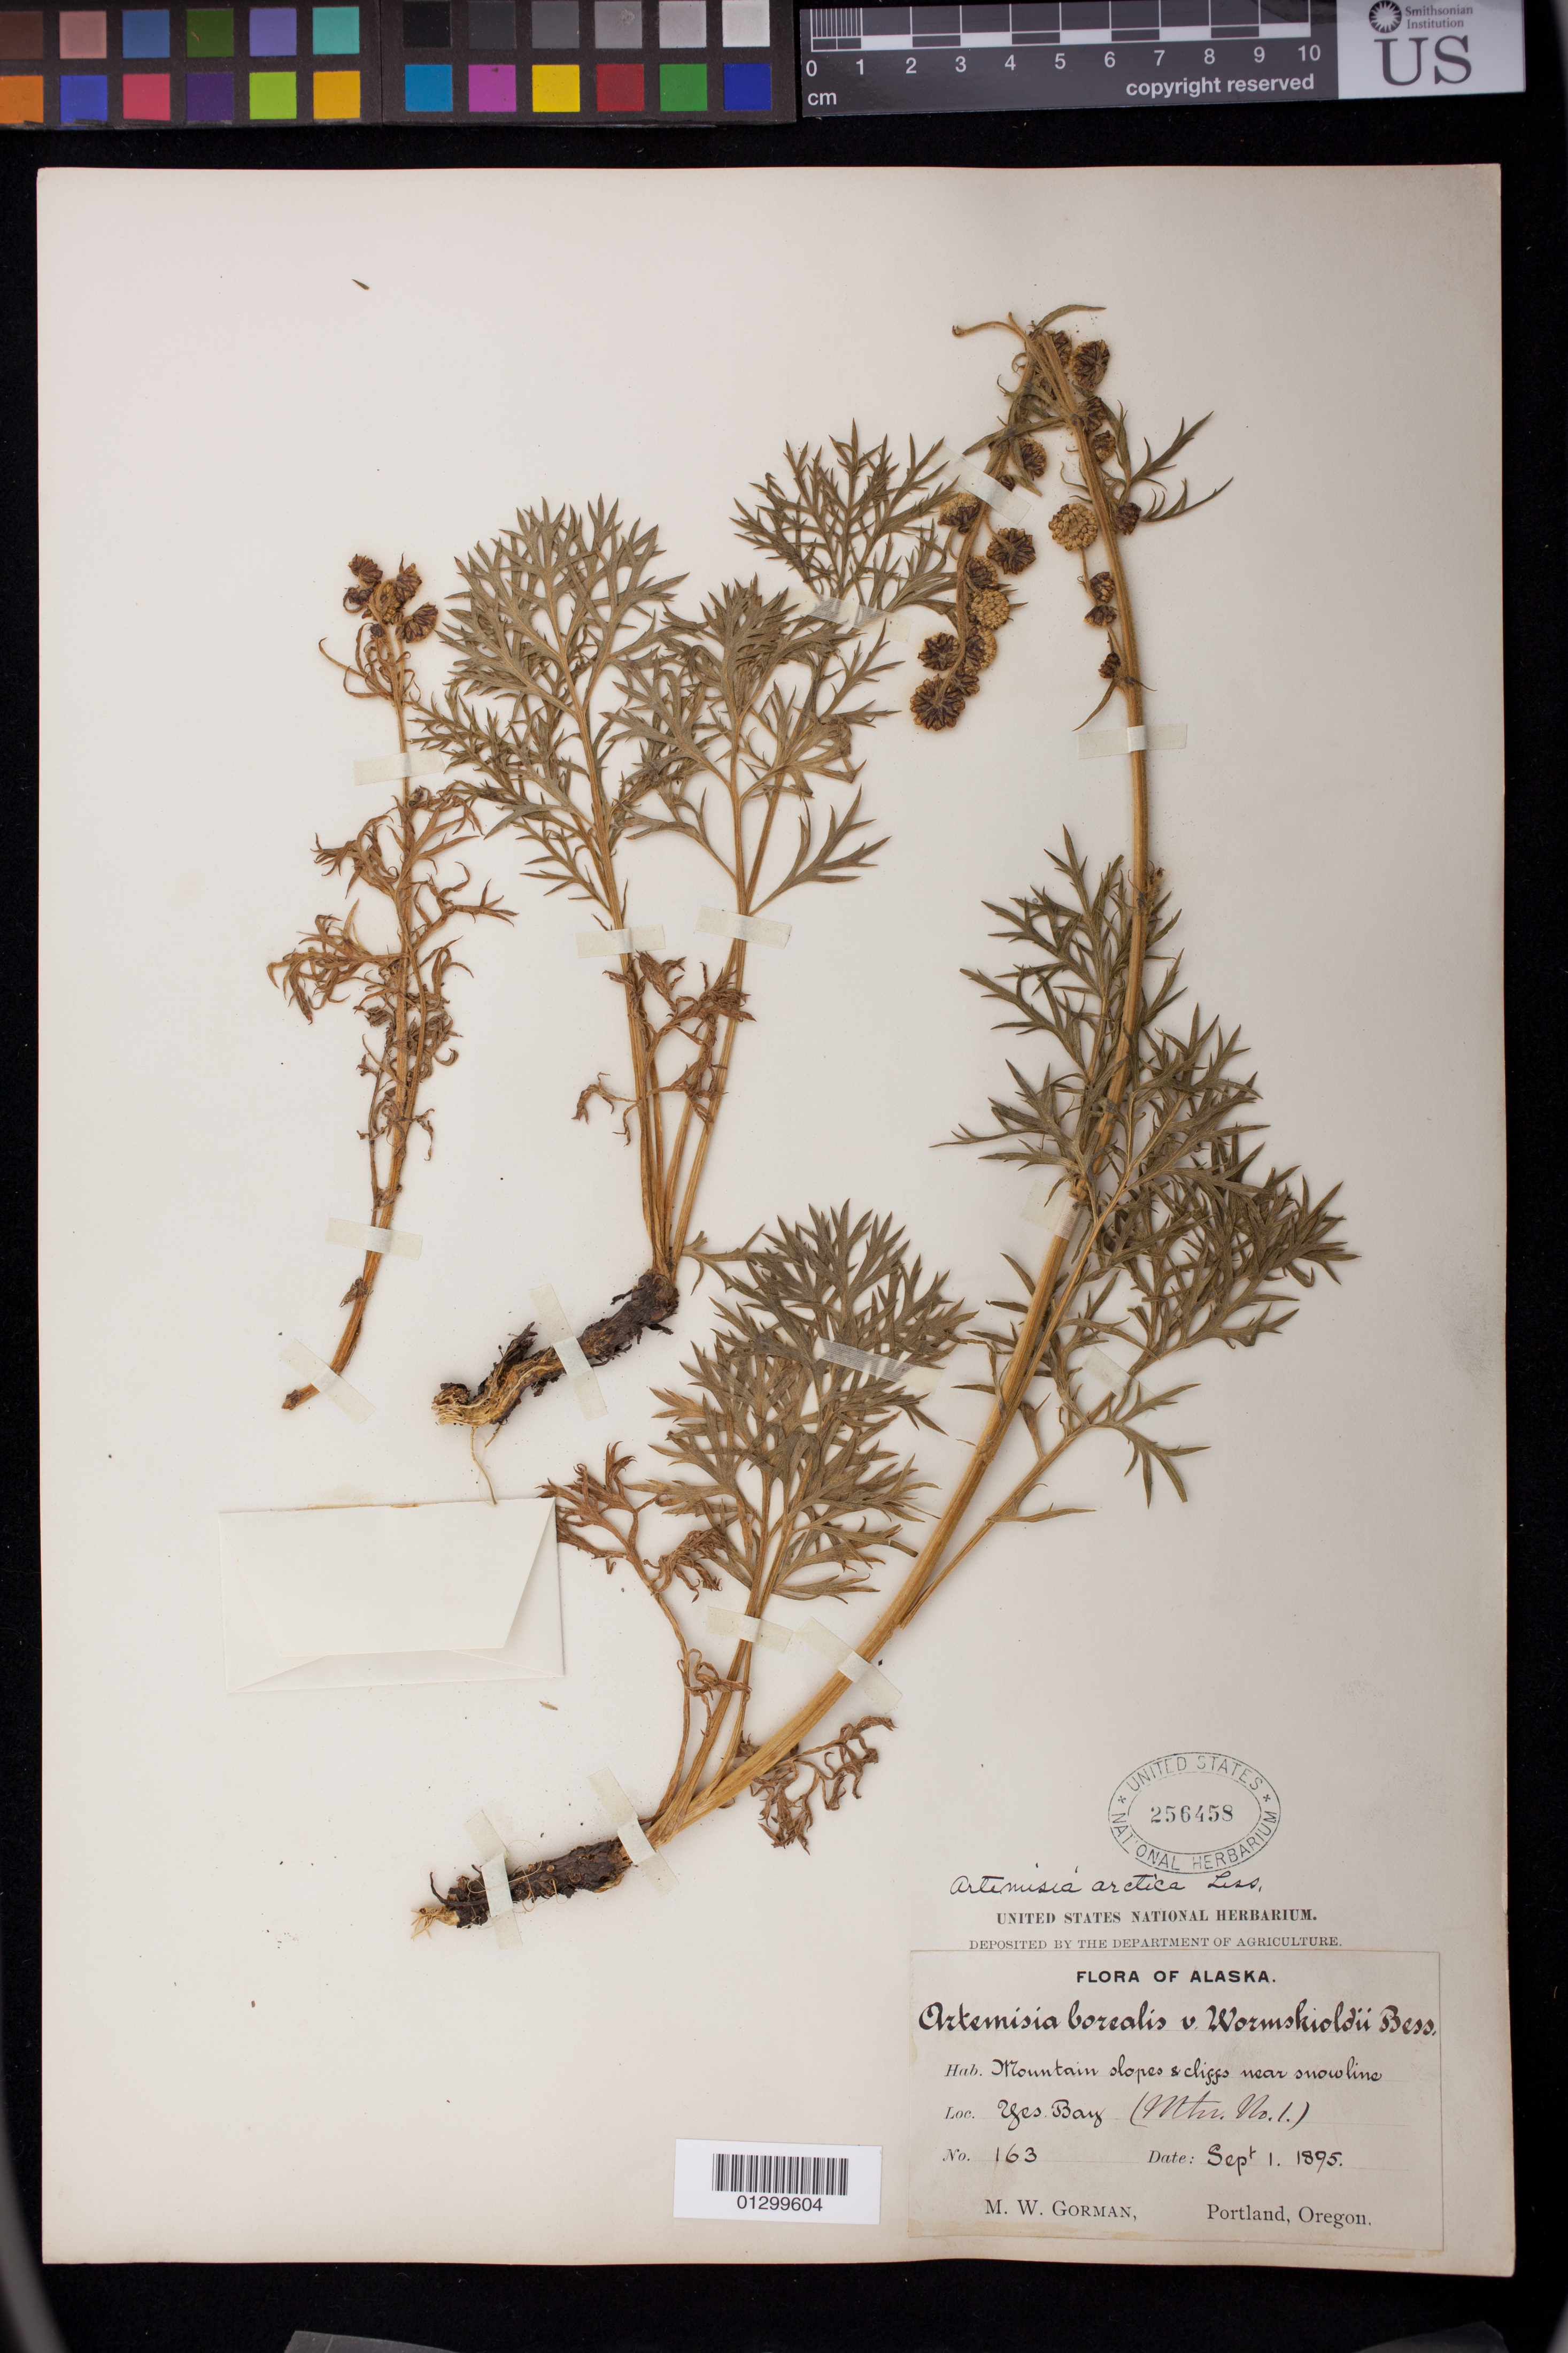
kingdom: Plantae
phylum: Tracheophyta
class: Magnoliopsida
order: Asterales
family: Asteraceae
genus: Artemisia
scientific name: Artemisia arctica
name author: Less.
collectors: M. W. Gorman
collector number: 163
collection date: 1895-09-01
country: United States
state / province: Alaska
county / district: Ketchikan Gateway Borough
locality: Mountain #1 Yes Bay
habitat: Mountain slopes and cliffs near snowline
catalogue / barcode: US 256458